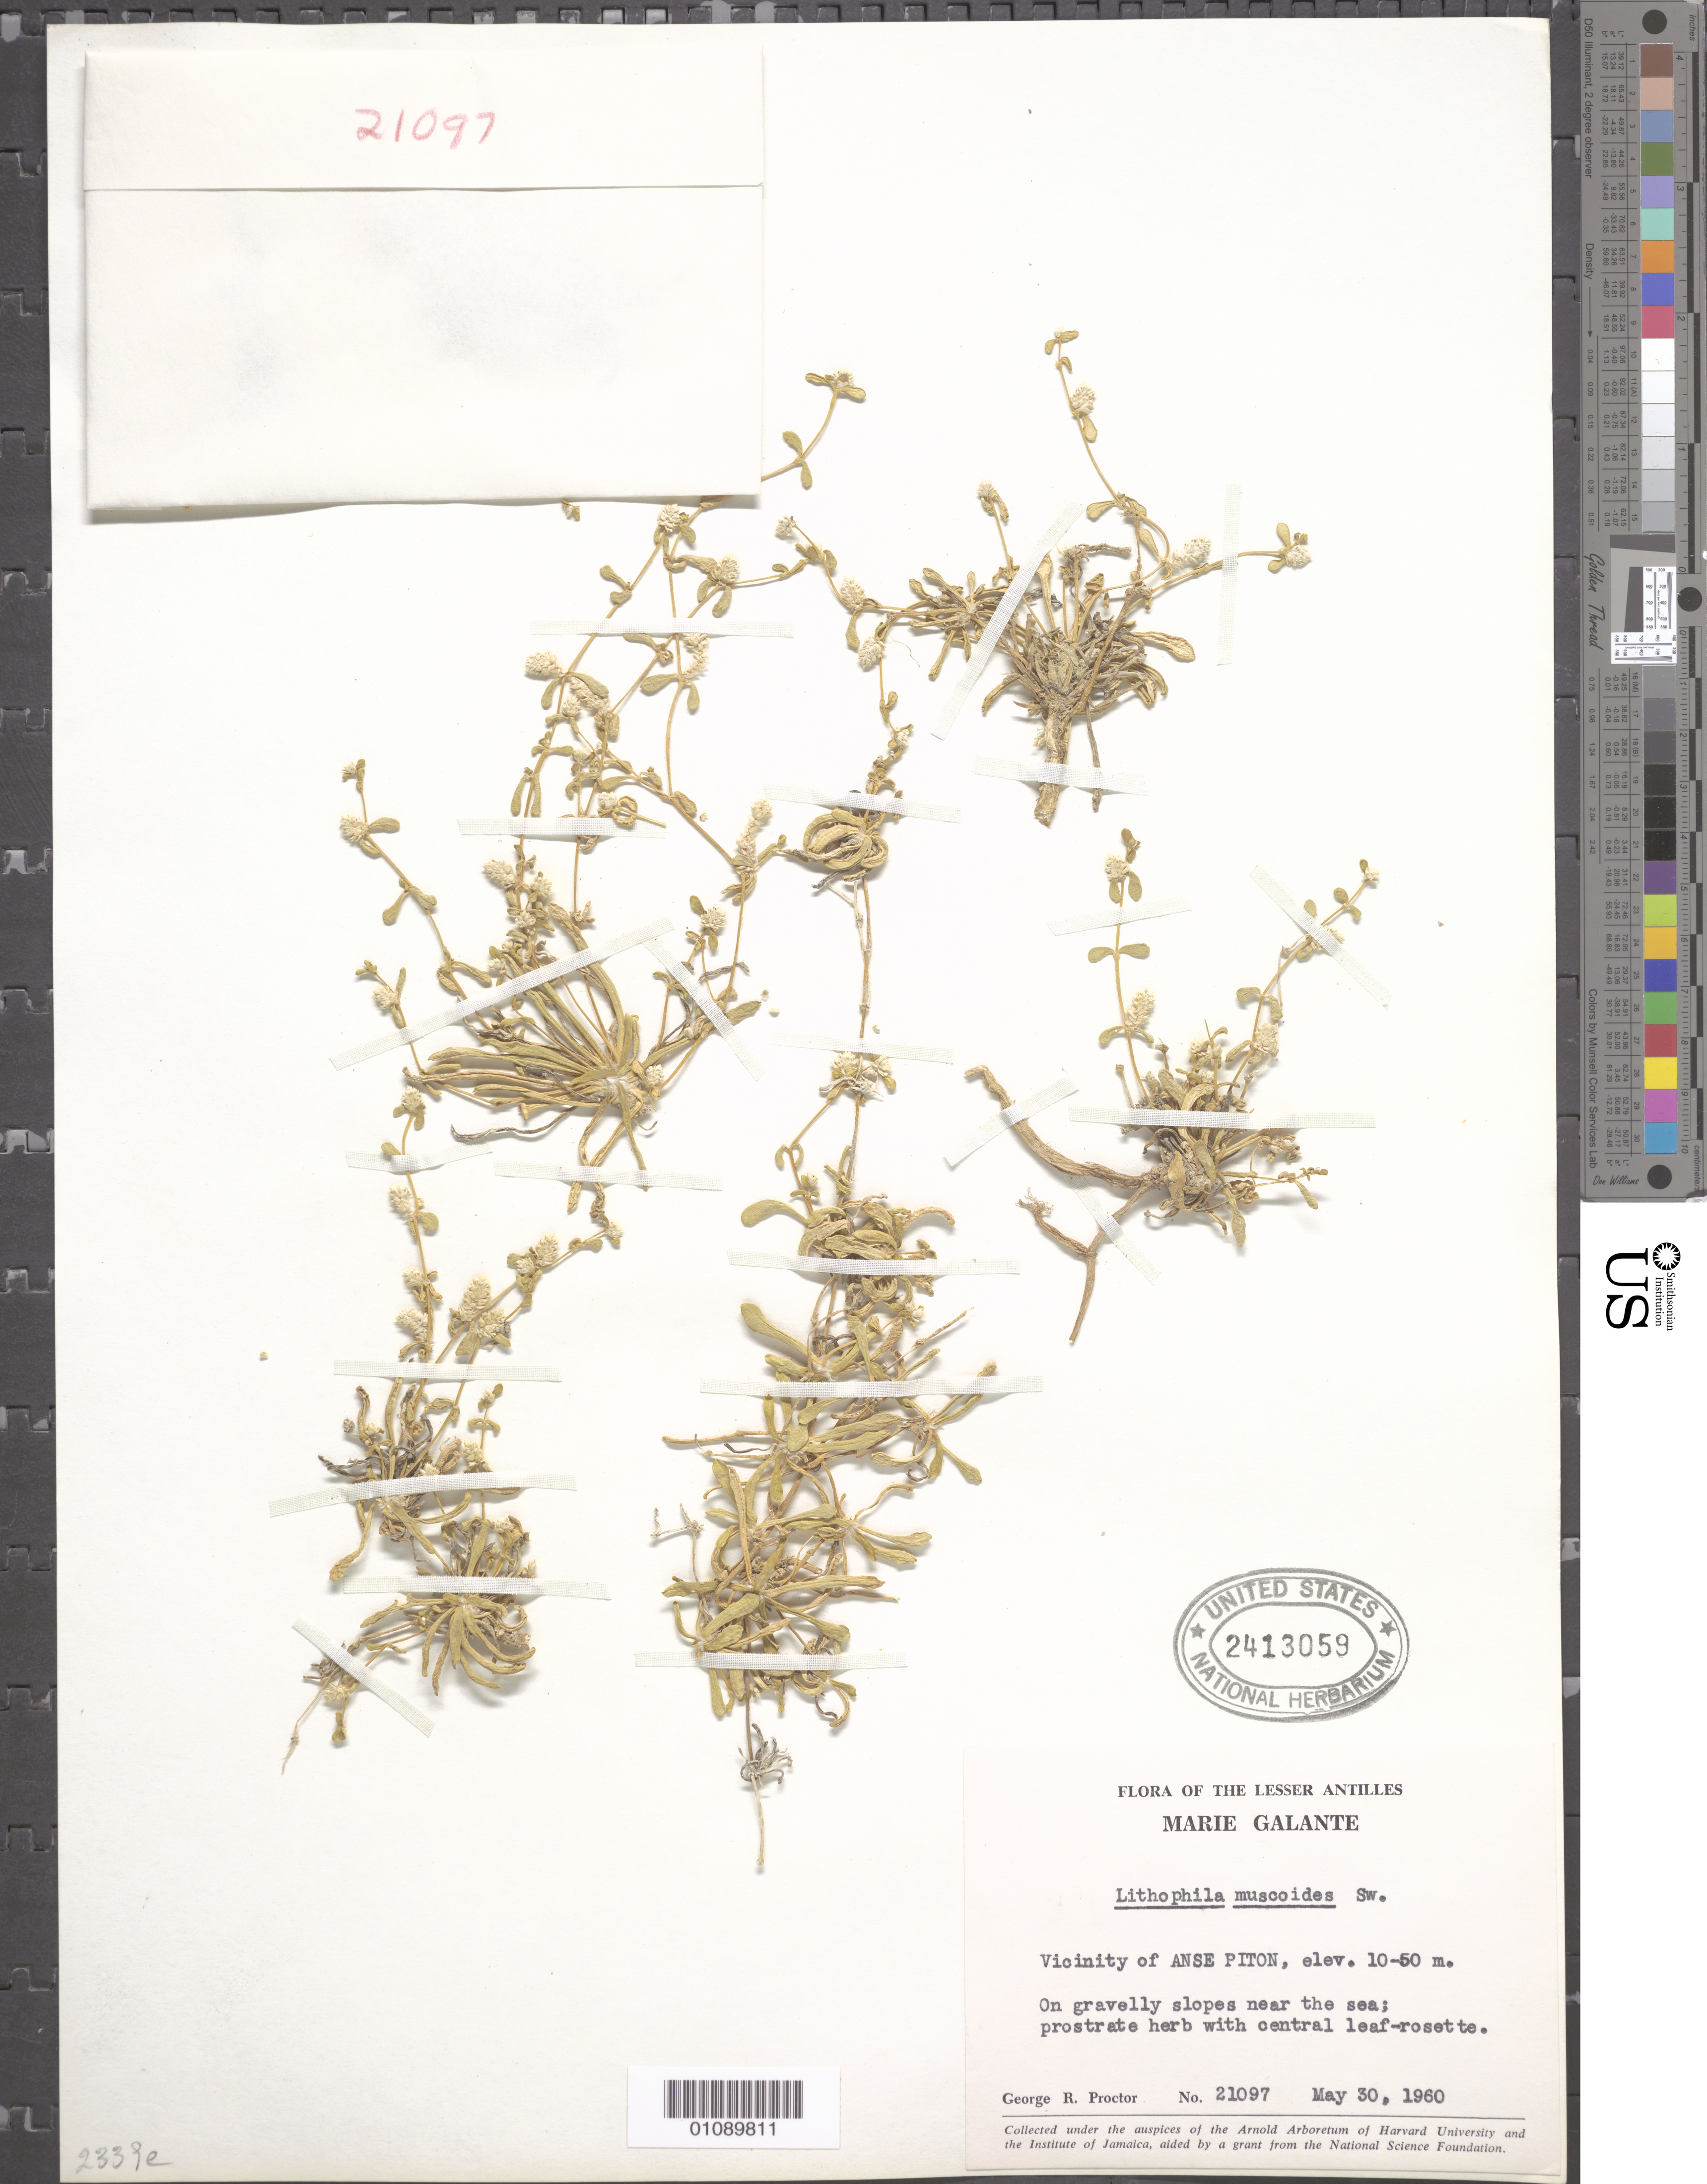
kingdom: Plantae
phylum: Tracheophyta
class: Magnoliopsida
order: Caryophyllales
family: Amaranthaceae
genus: Gomphrena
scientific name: Gomphrena muscoides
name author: (Sw.) T. Ortuño & Borsch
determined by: Strong, Mark T., (BOT), Smithsonian Institution - National Museum of Natural History (UNITED STATES)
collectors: G. R. Proctor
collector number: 21097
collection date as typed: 30 May 1960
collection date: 1960-05-30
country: Guadeloupe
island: Marie Galante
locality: Vicinity of Anse Piton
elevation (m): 10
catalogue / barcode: US 2413059